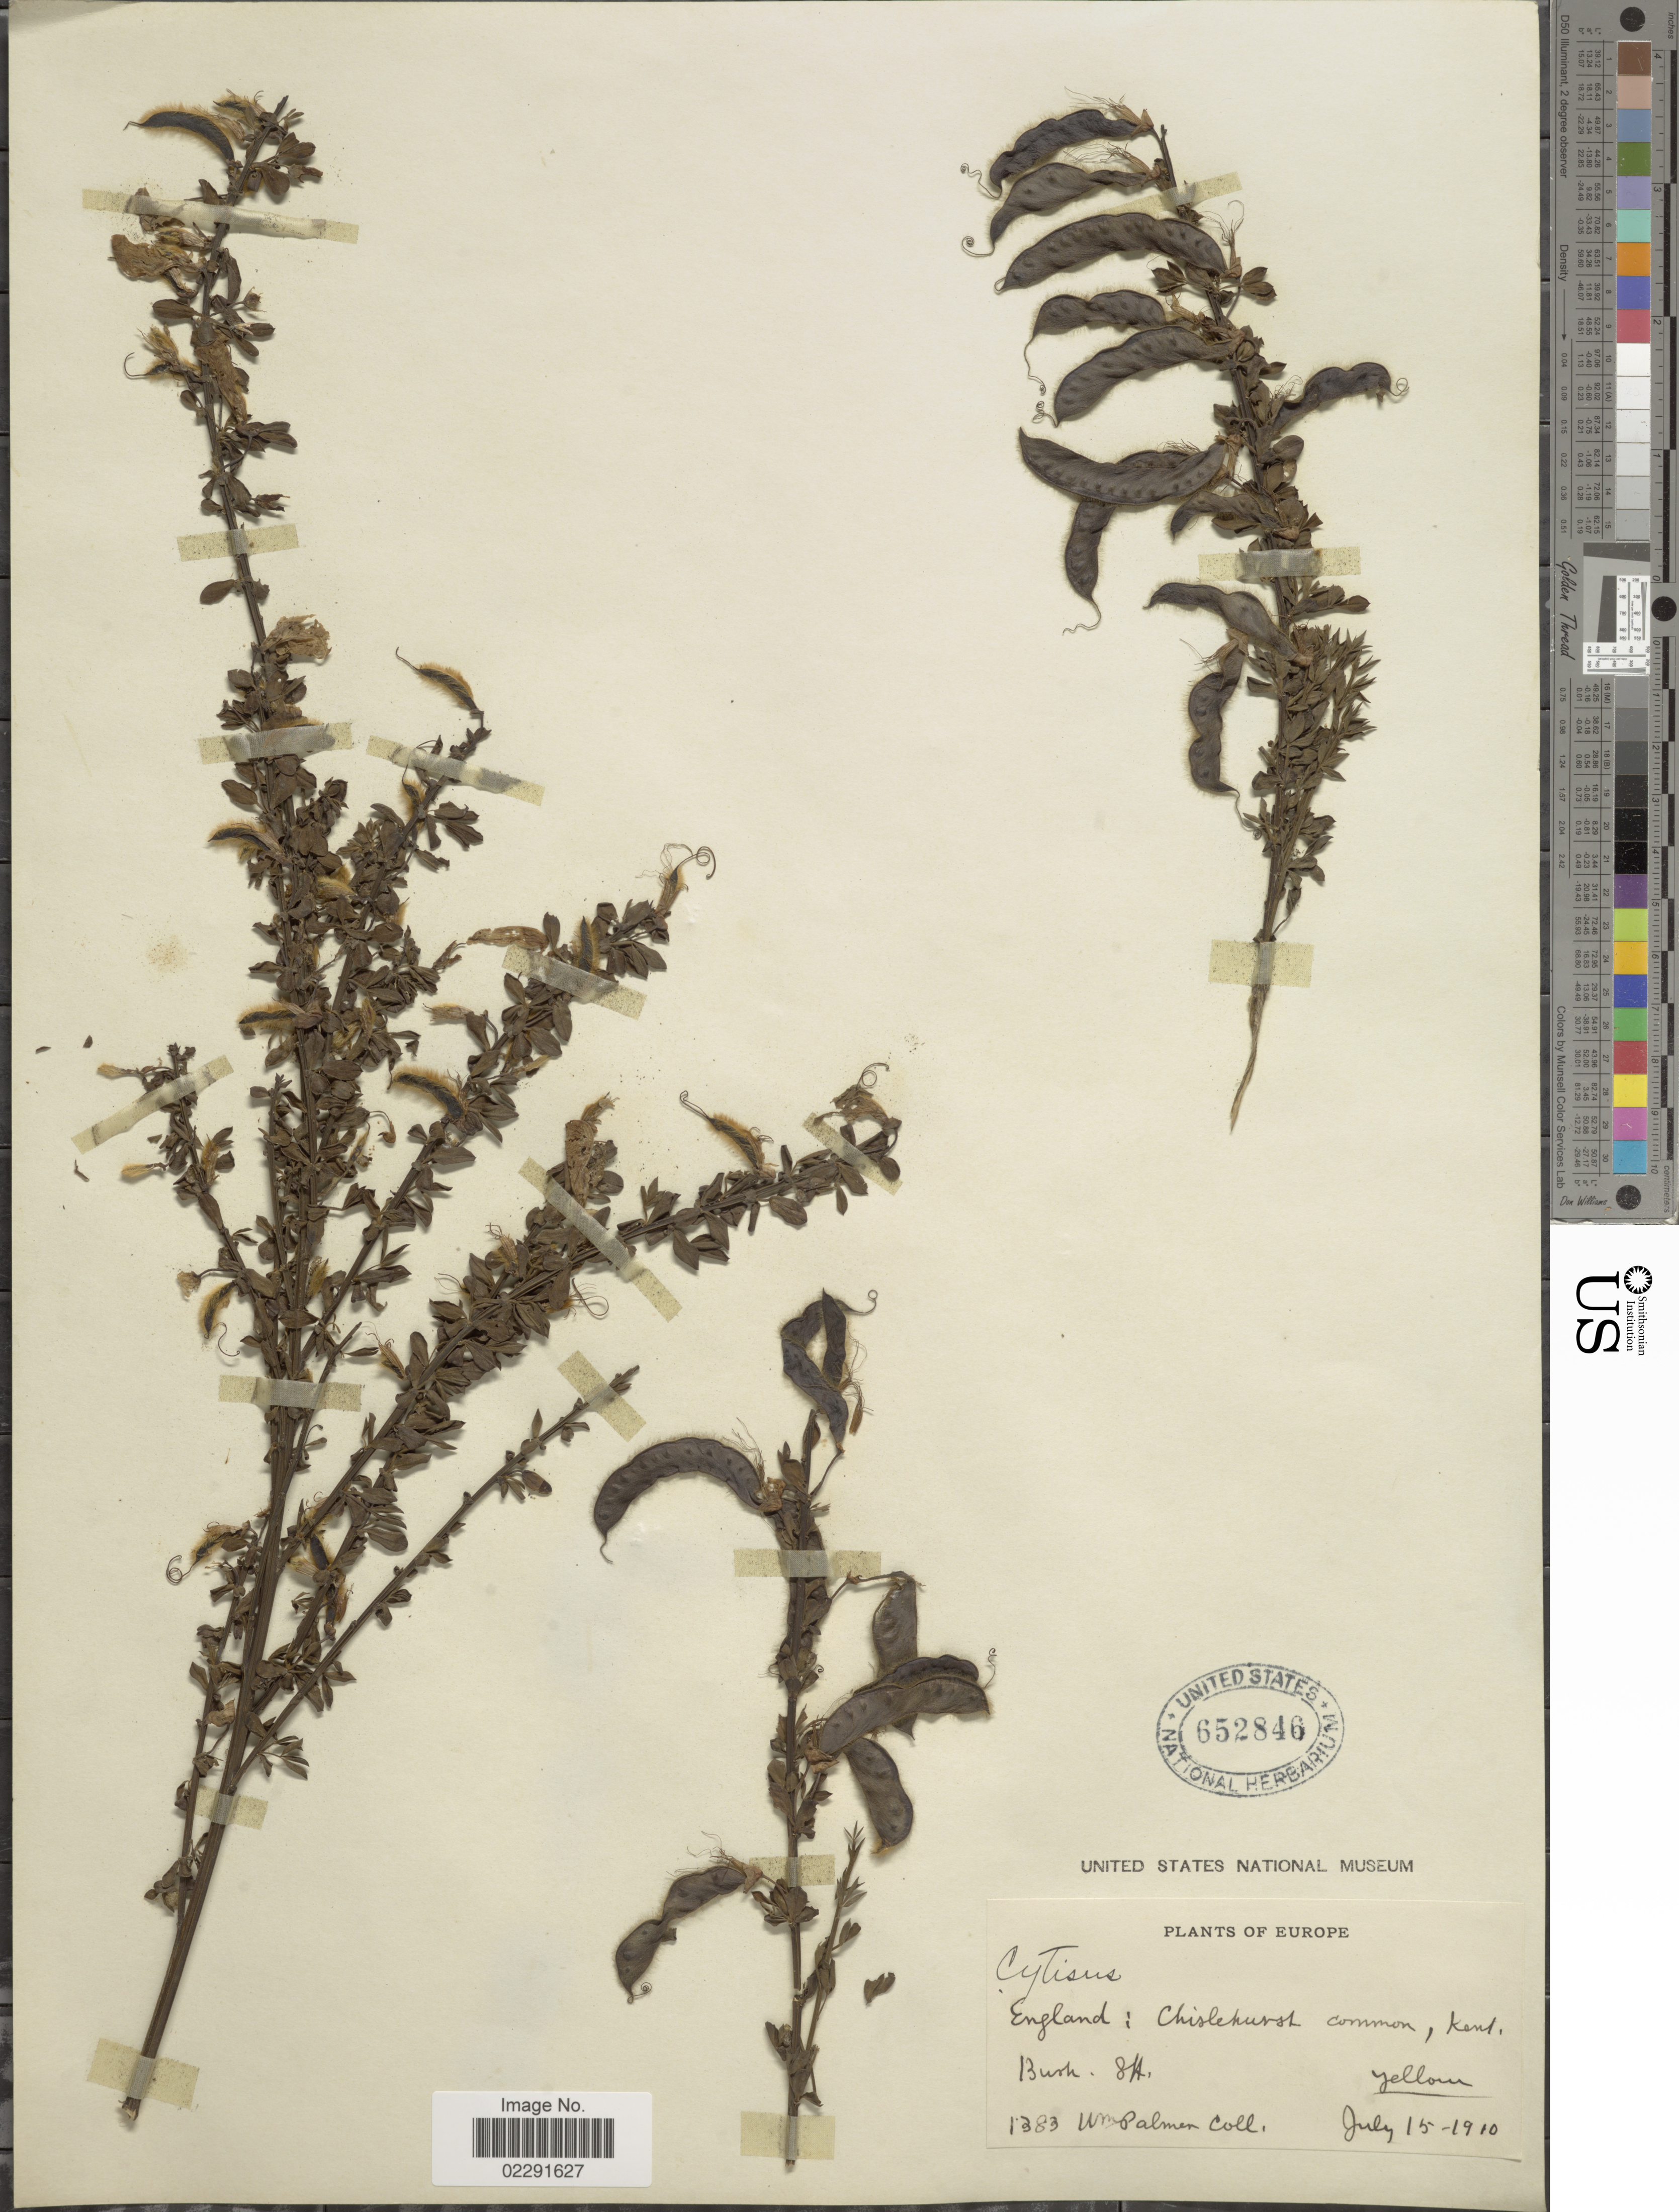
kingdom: Plantae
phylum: Tracheophyta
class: Magnoliopsida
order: Fabales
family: Fabaceae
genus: Cytisus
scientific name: Cytisus sp.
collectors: W. Palmer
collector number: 1383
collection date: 1910-07-15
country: United Kingdom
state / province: England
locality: Chislehurst Common, Kent.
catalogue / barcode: US 652846